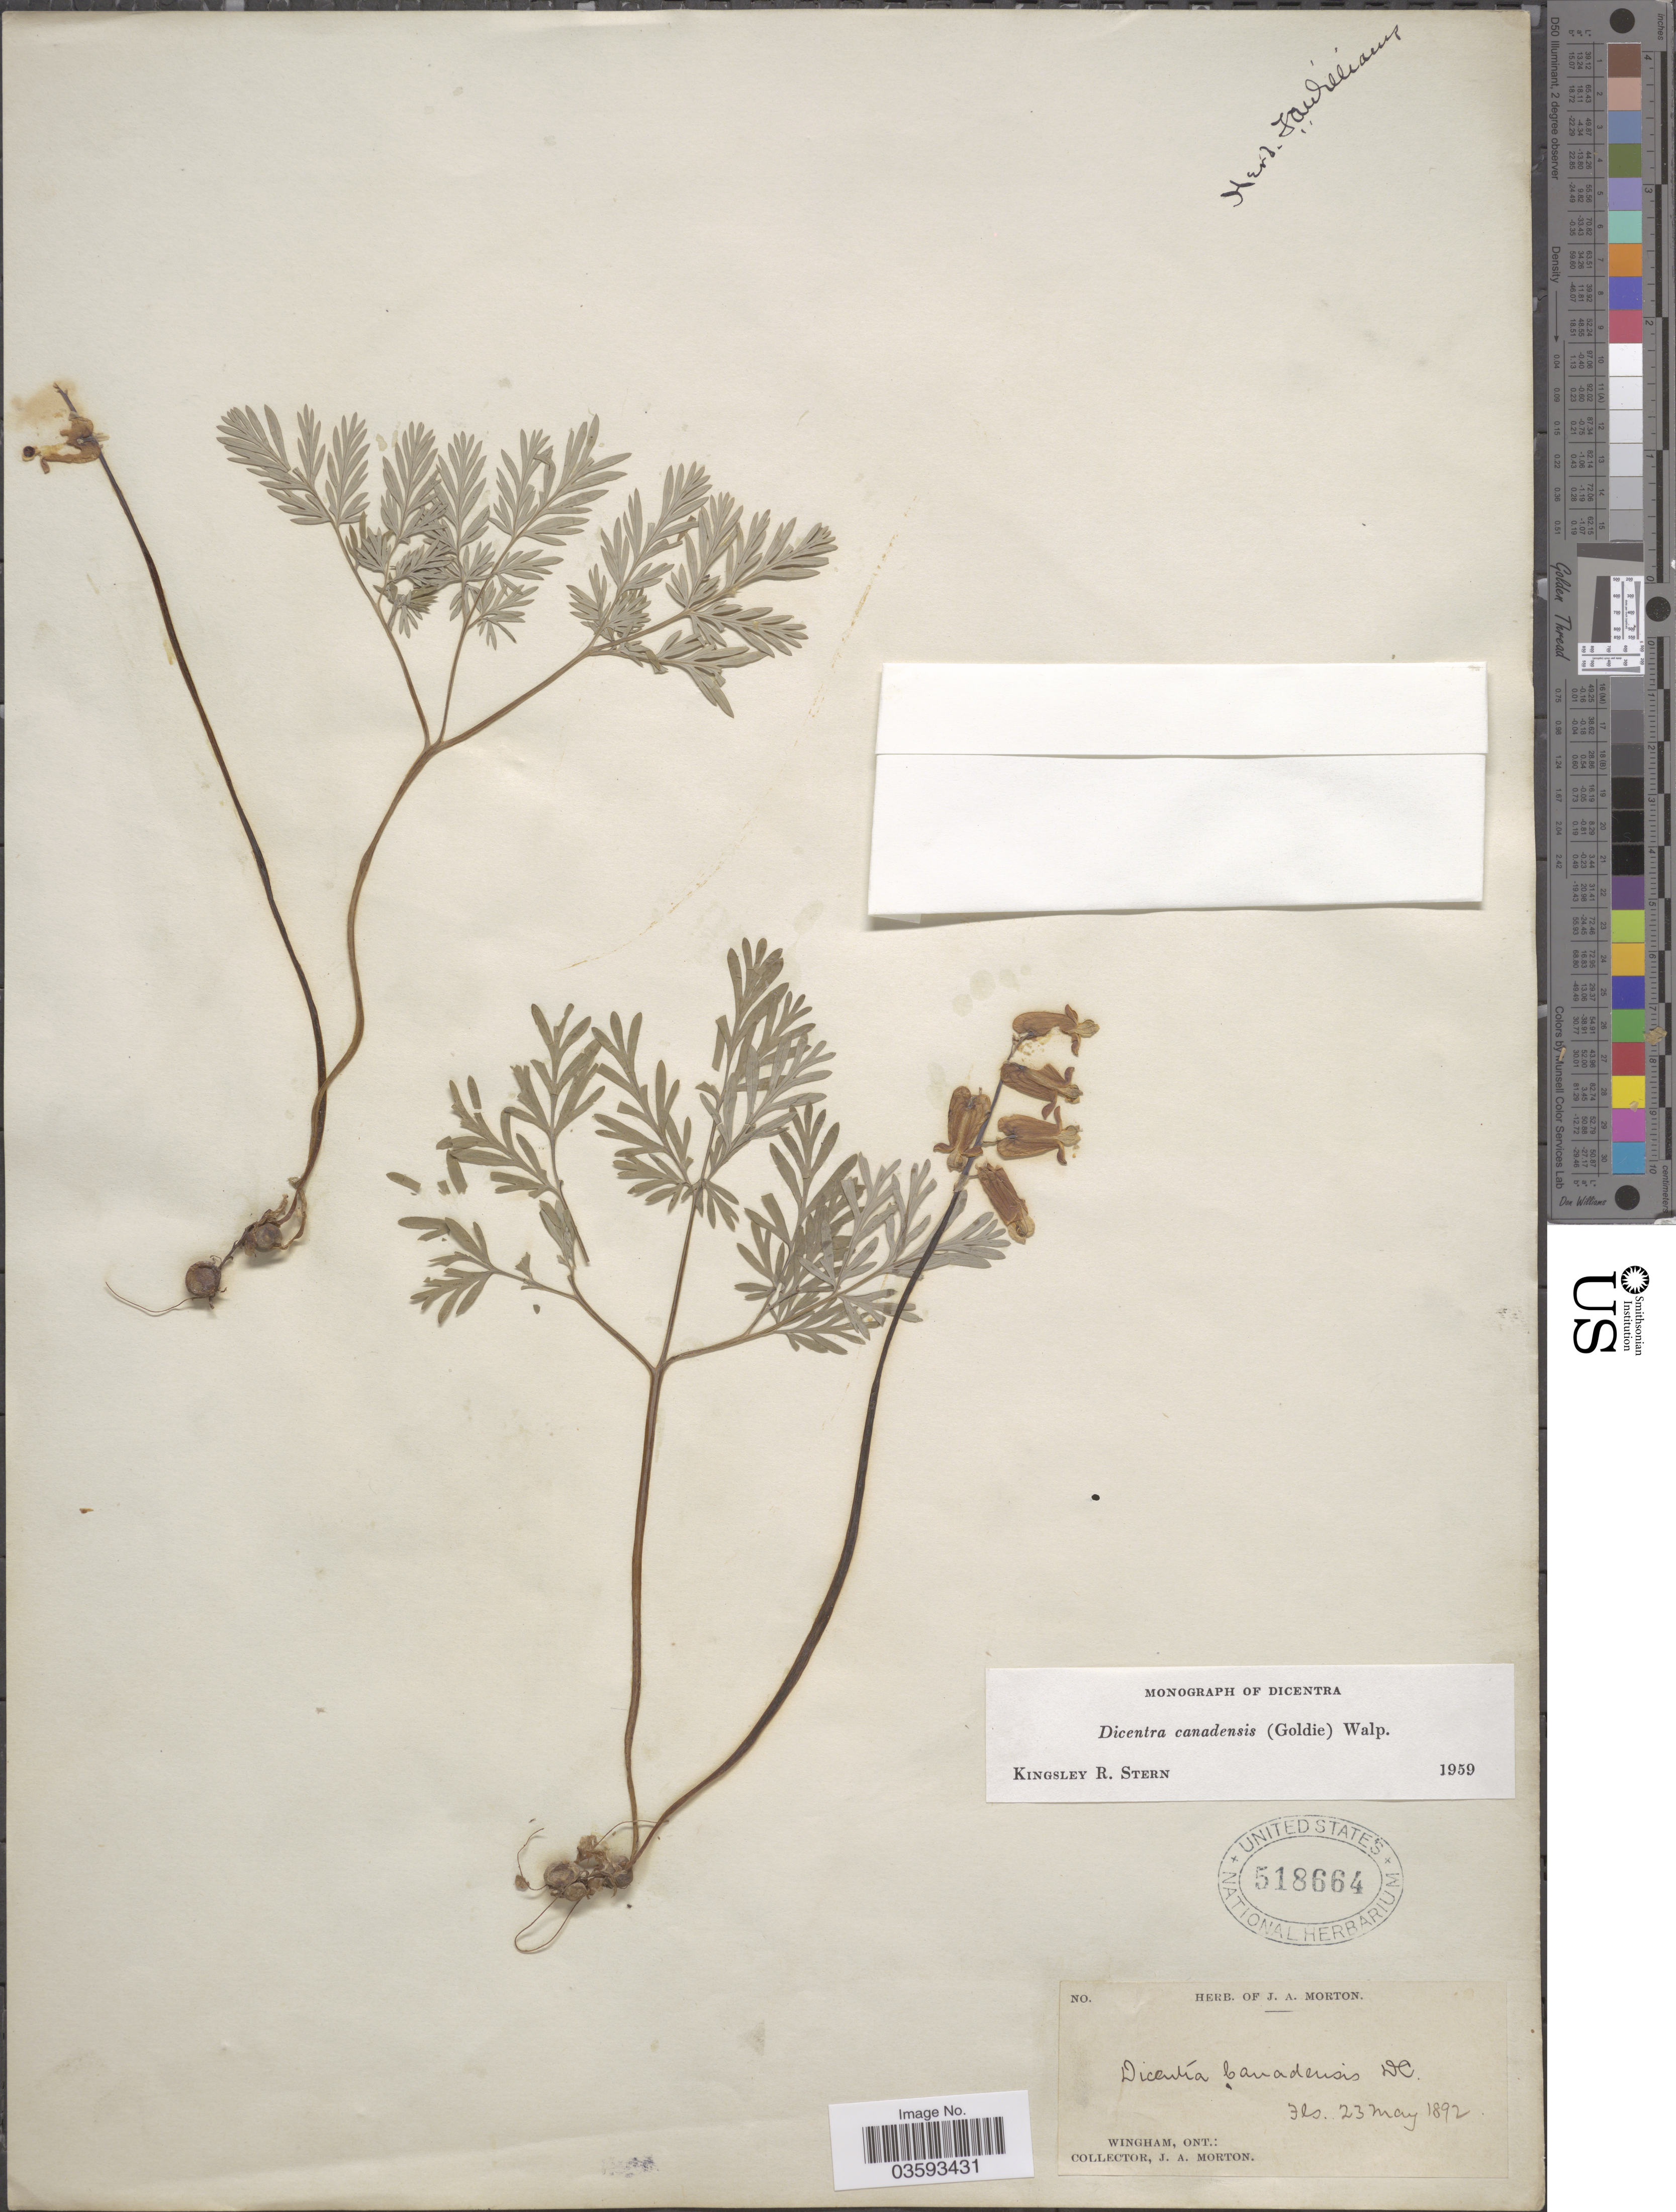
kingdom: Plantae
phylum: Tracheophyta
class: Magnoliopsida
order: Ranunculales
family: Papaveraceae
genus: Dicentra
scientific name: Dicentra canadensis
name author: (Goldie) Walp.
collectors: J. A. Morton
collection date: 1892-05-23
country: Canada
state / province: Ontario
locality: Wingham.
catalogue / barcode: US 518664